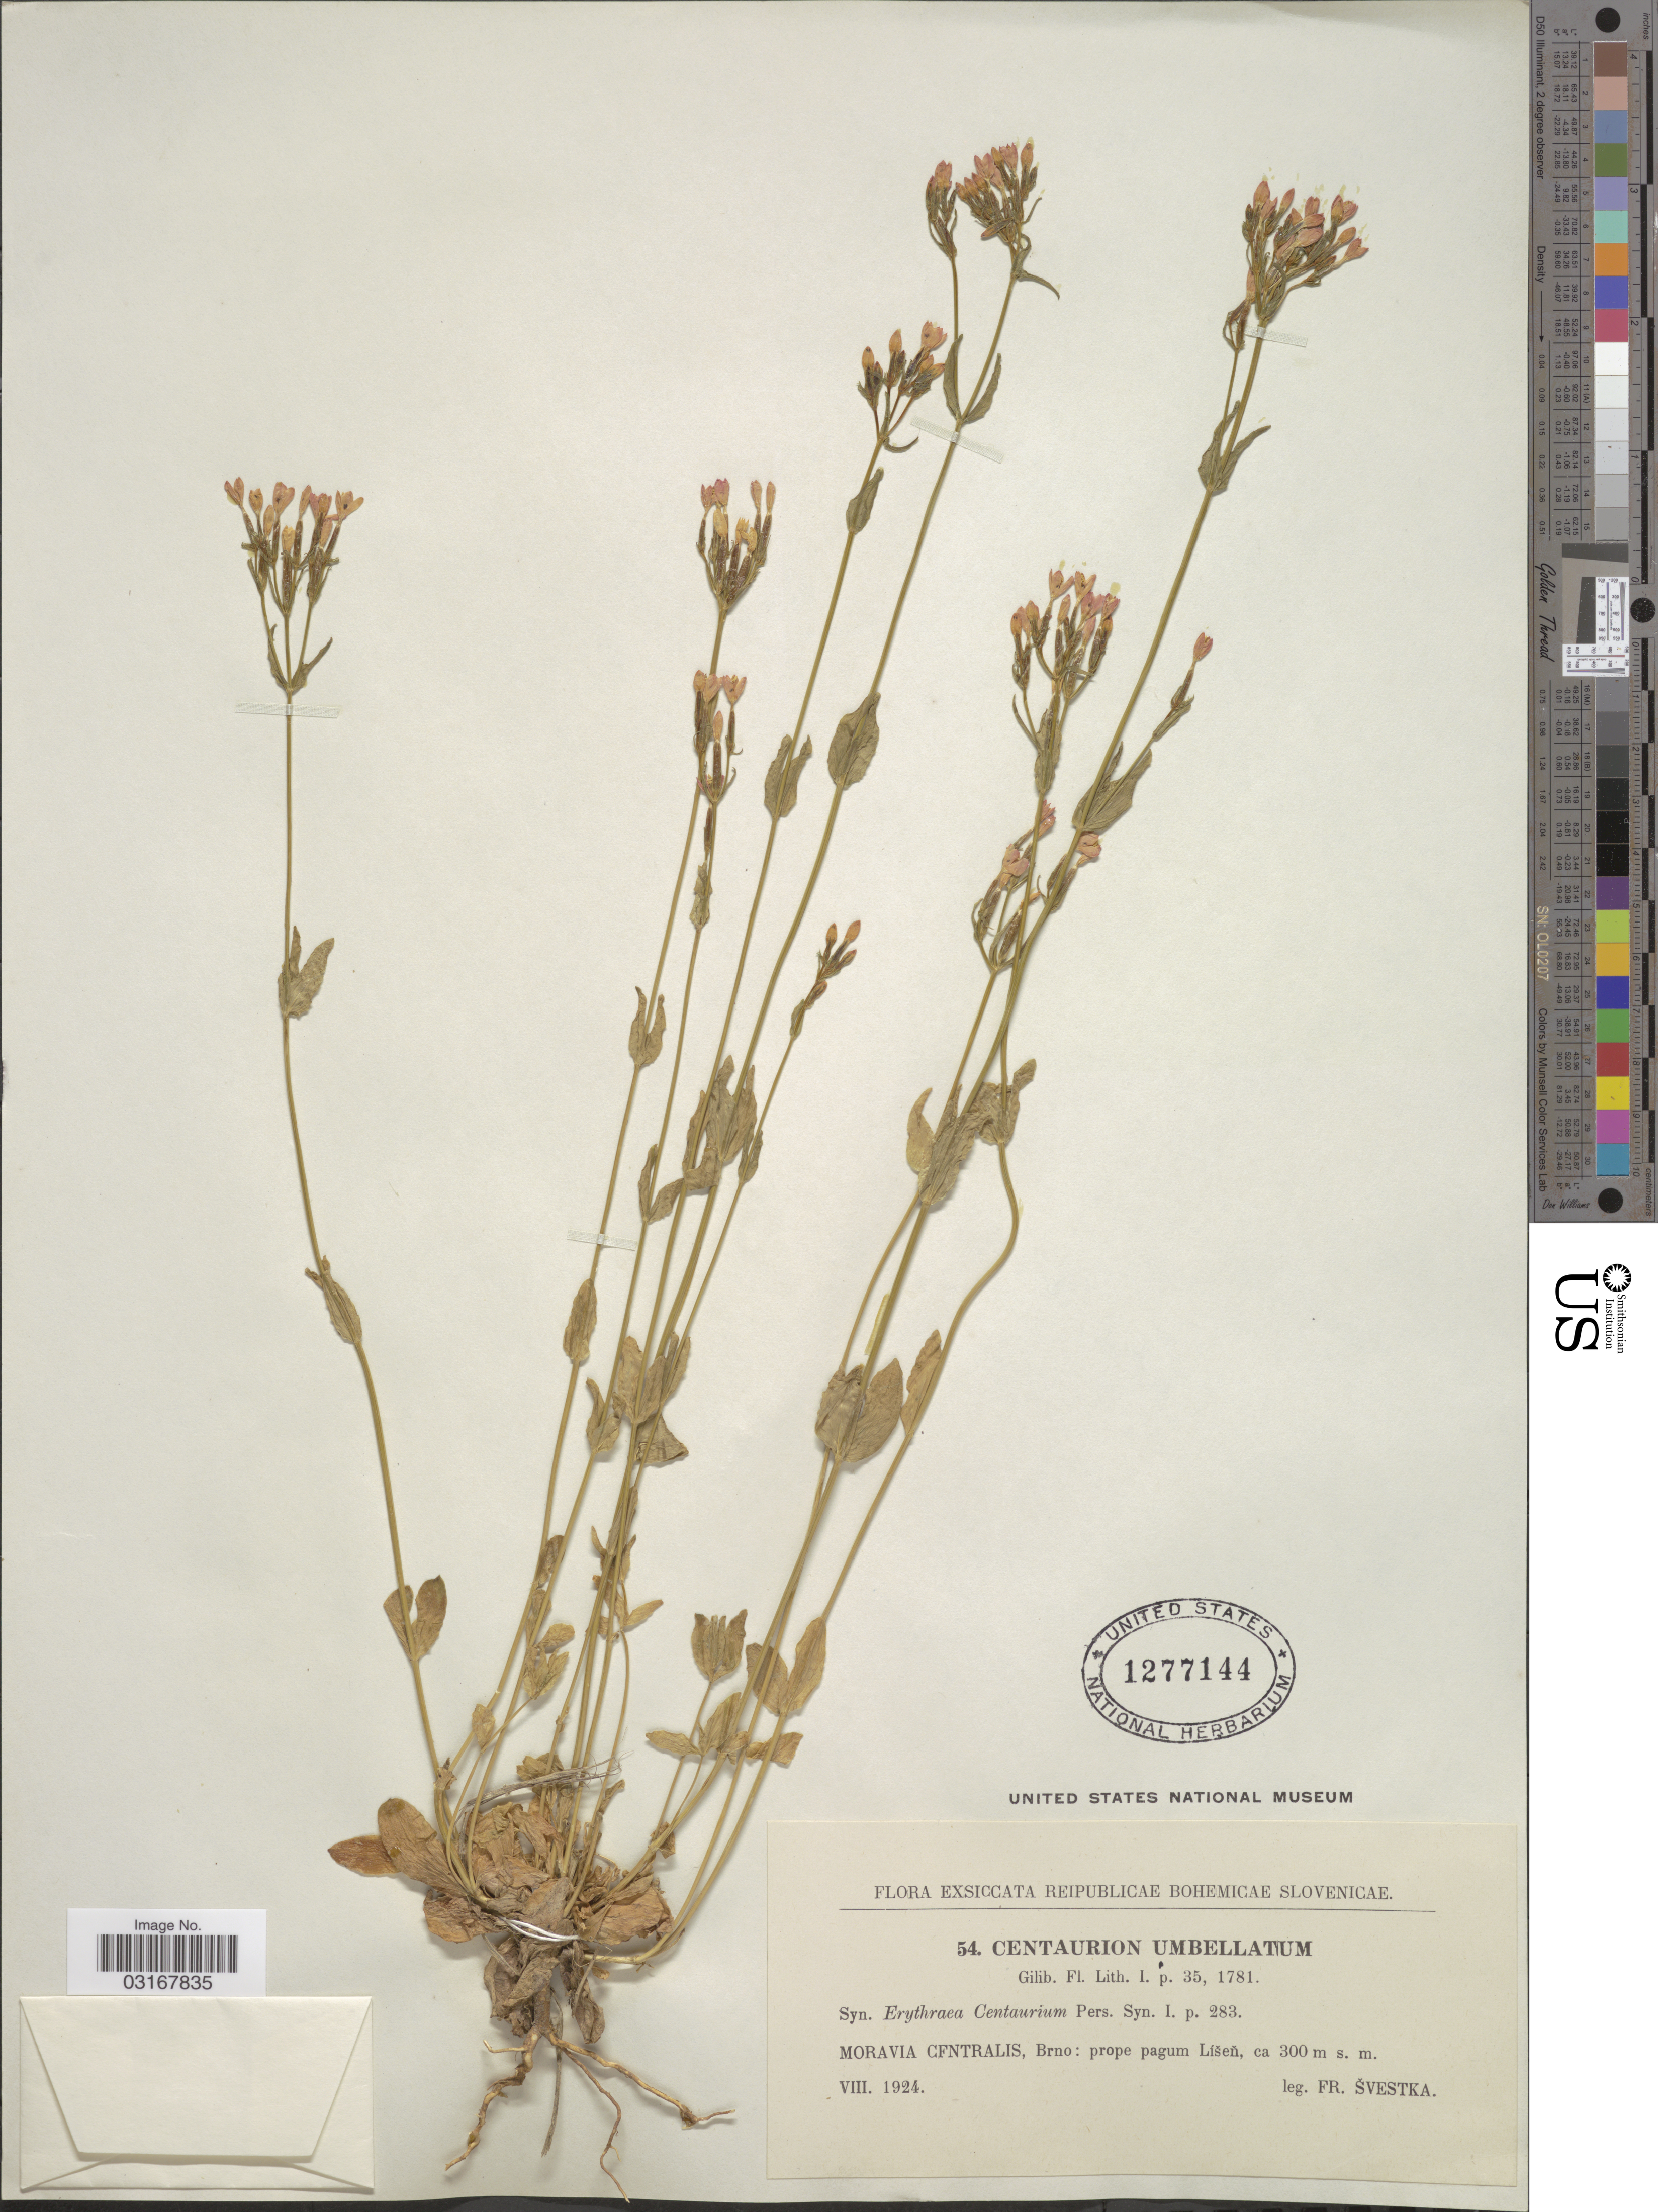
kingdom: Plantae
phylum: Tracheophyta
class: Magnoliopsida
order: Gentianales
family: Gentianaceae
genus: Centaurium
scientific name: Centaurium umbellatum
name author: Gilib.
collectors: F. Svestka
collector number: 54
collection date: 1924-08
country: Czechia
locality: Moravia Centralis, Brno: prope pagum Lísen.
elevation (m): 300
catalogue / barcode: US 1277144